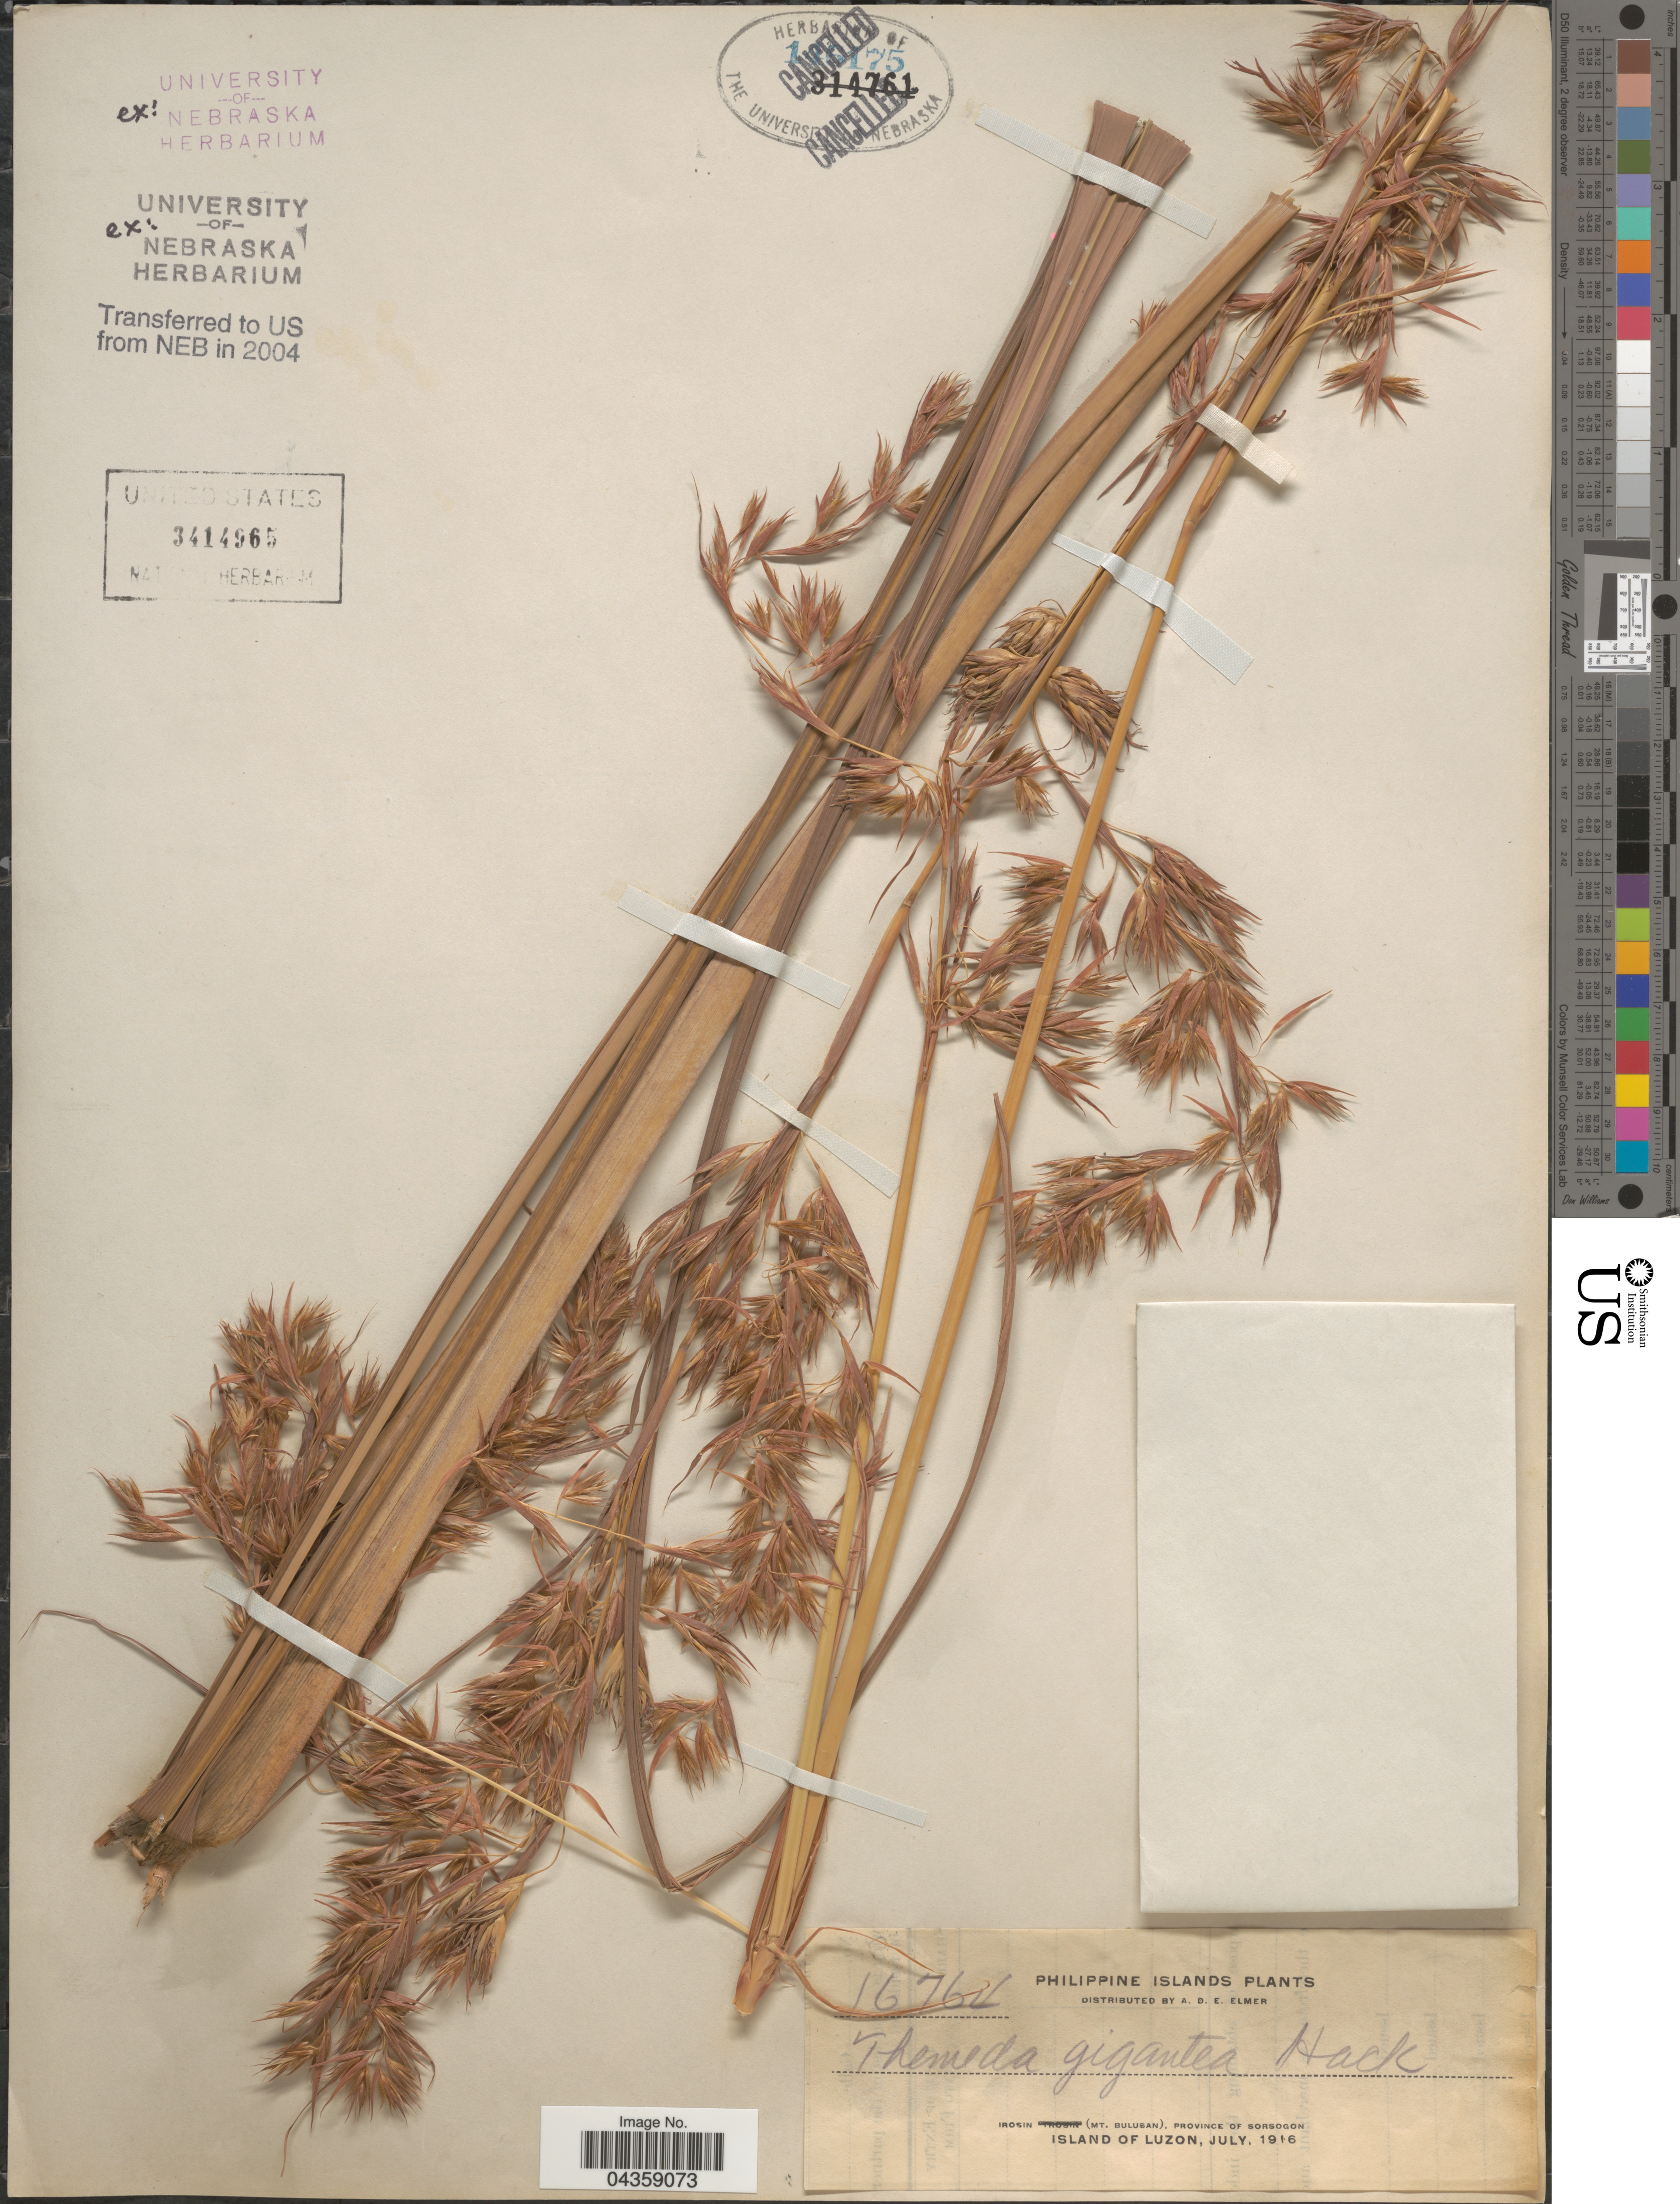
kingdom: Plantae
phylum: Tracheophyta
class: Liliopsida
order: Poales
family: Poaceae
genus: Themeda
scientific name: Themeda gigantea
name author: Hack.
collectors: A. D. E. Elmer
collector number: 16764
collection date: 1916-07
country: Philippines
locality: Philippine Islands. Irosin (Mt. Bulusan), Province of Sorsogon. Island of Luzon.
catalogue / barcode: US 3414965